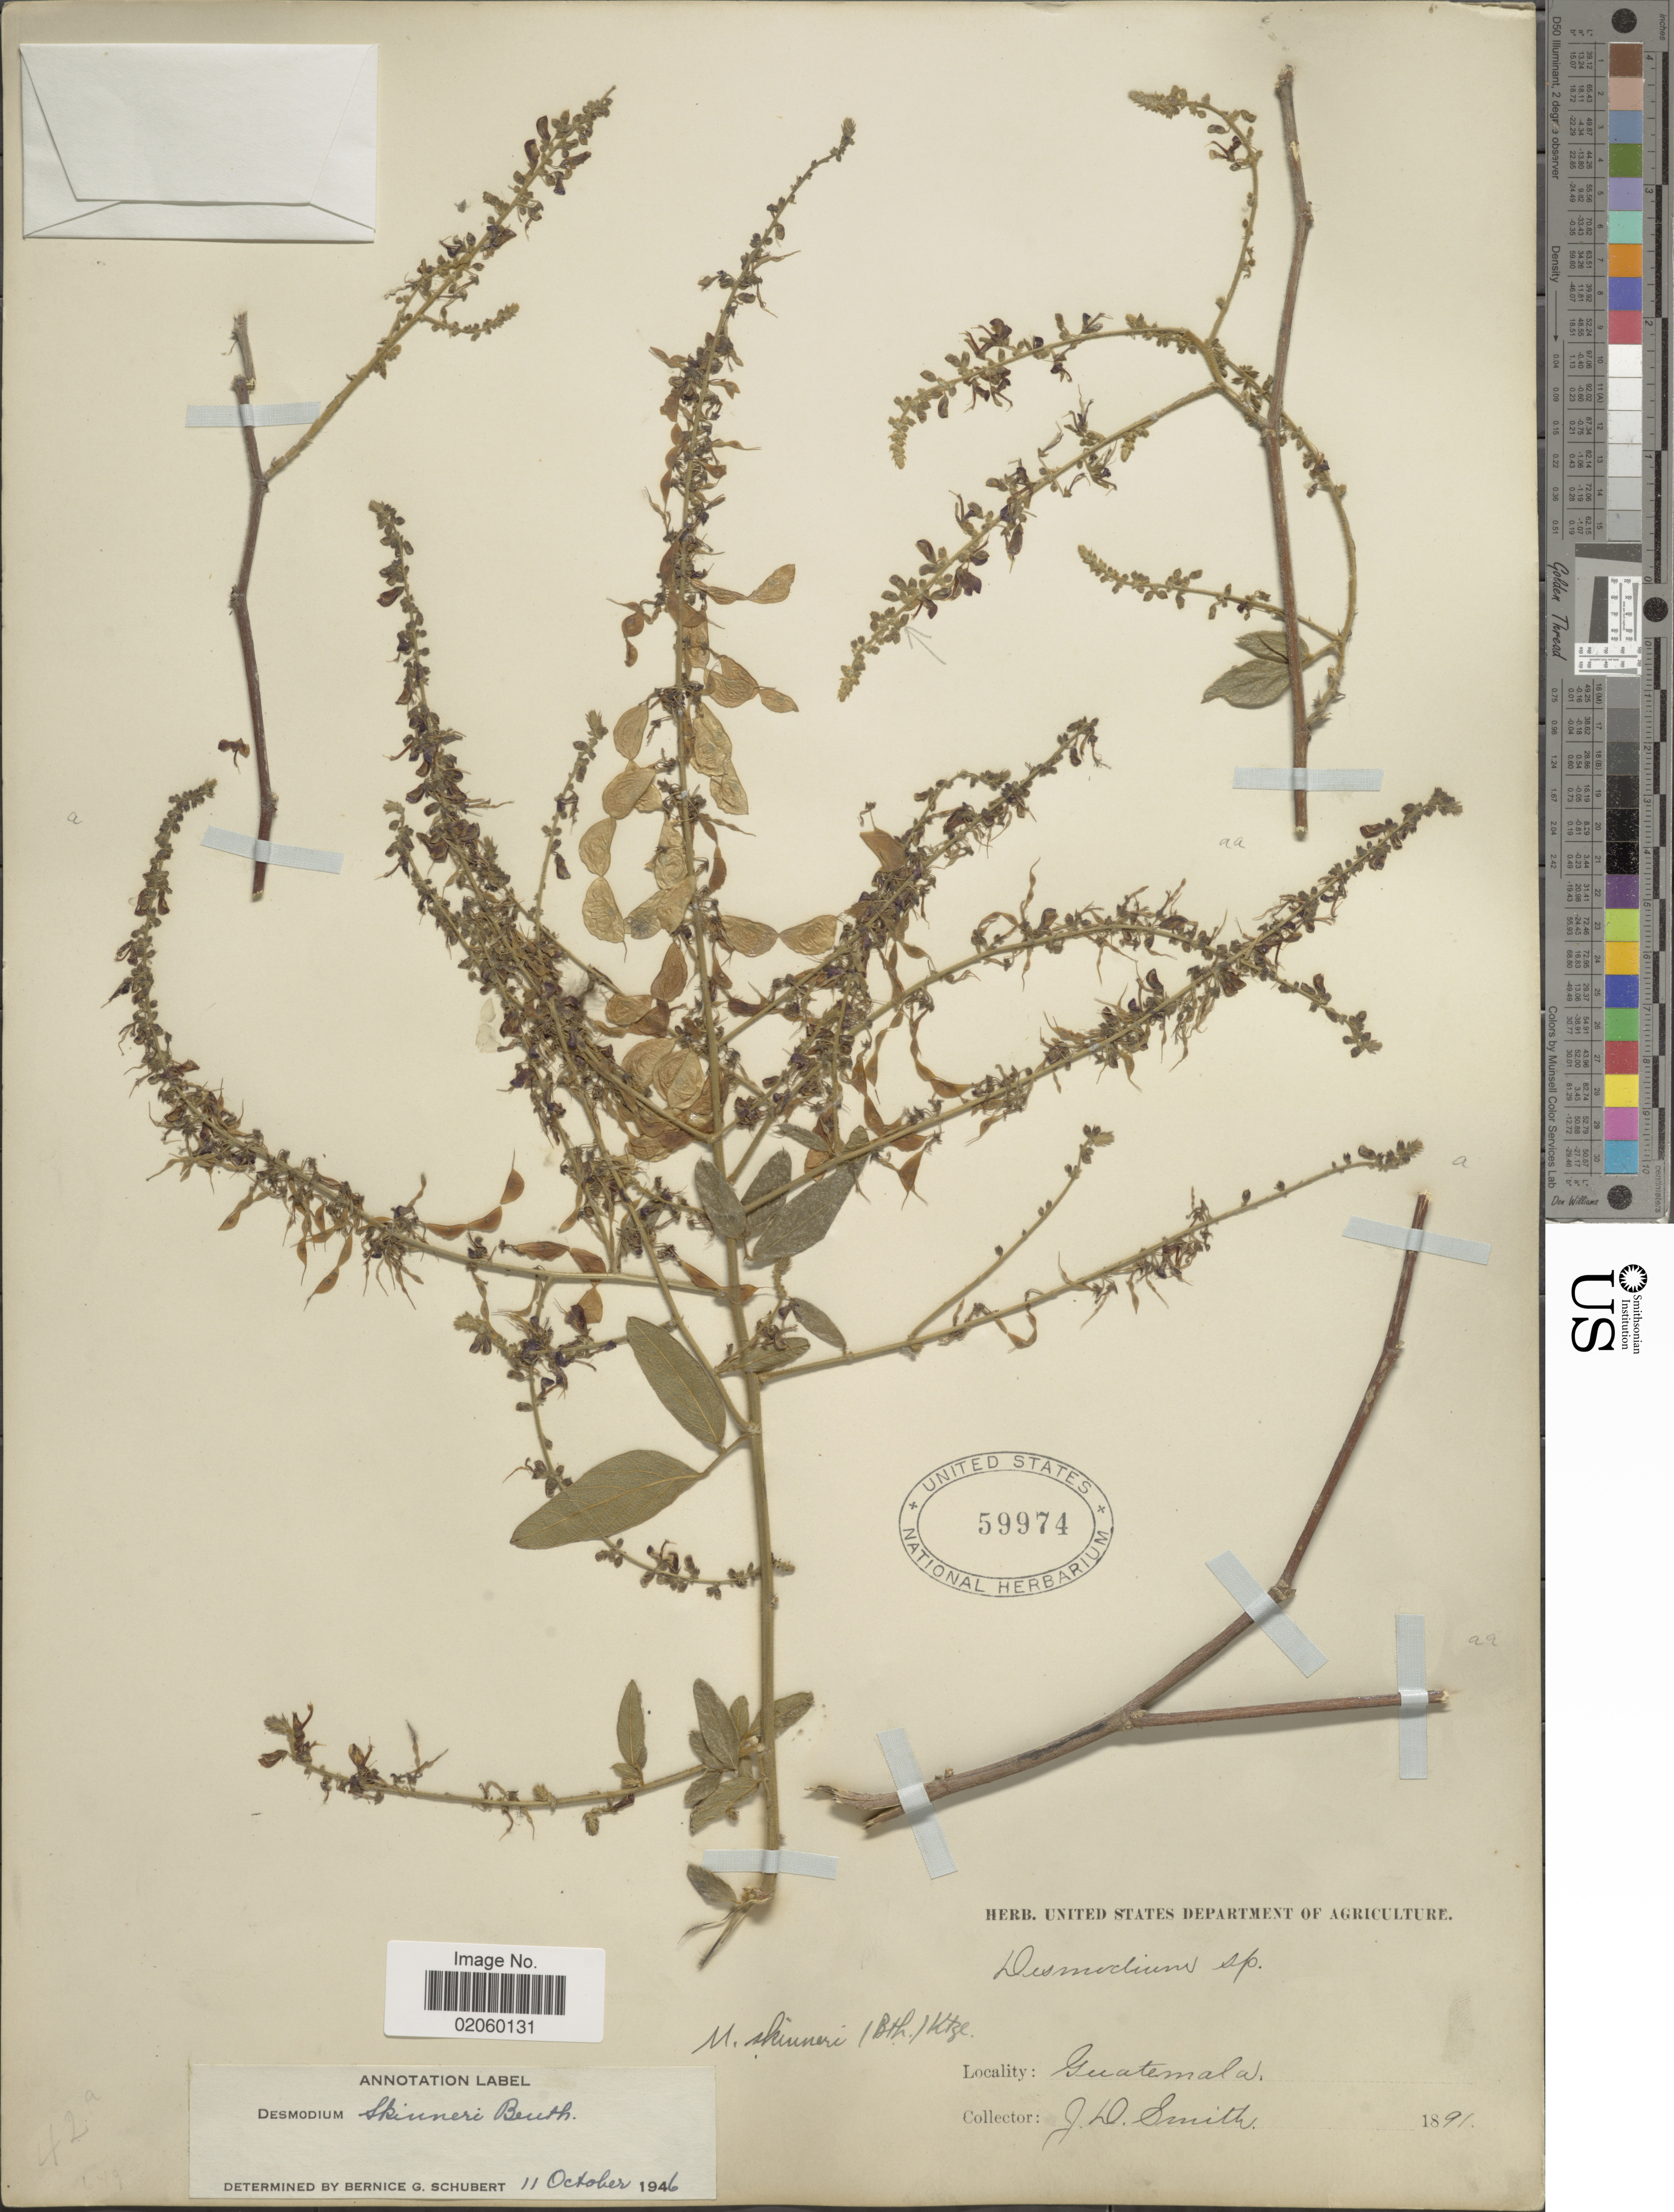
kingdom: Plantae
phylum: Tracheophyta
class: Magnoliopsida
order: Fabales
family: Fabaceae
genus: Desmodium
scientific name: Desmodium skinneri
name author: Benth. ex Hemsl.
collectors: J. Donnell Smith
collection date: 1891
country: Guatemala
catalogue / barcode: US 59974